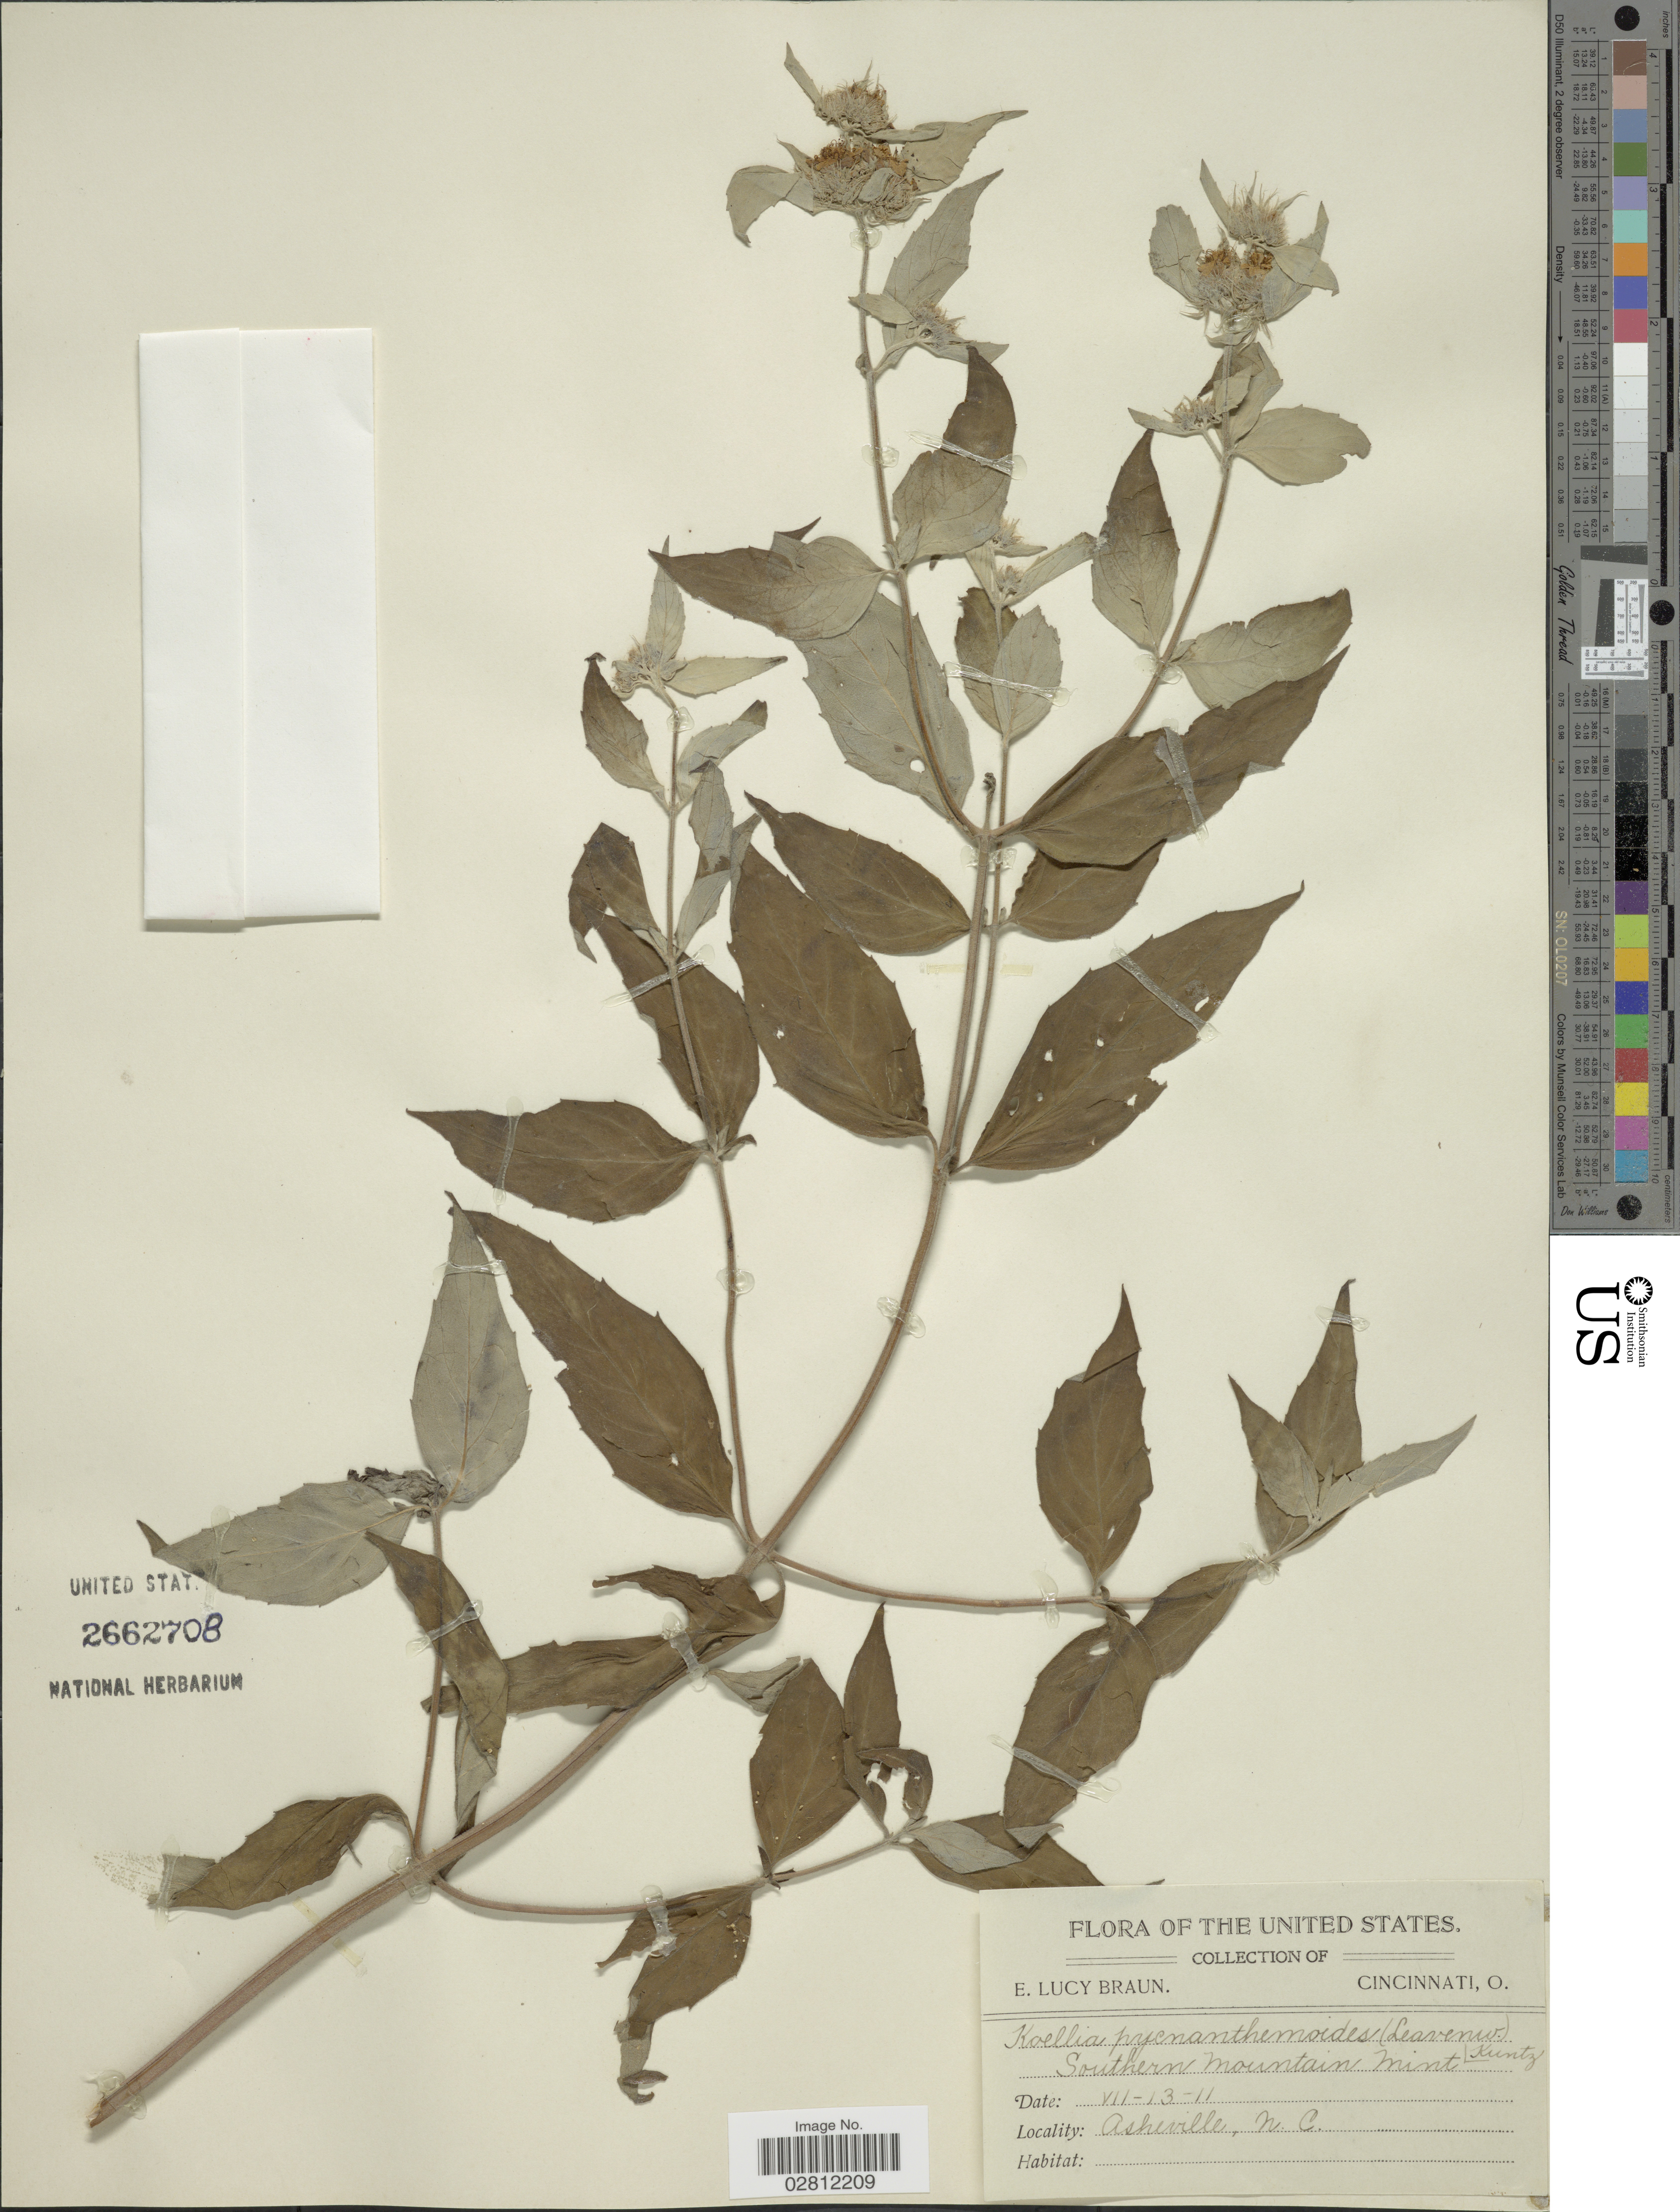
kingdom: Plantae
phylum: Tracheophyta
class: Magnoliopsida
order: Lamiales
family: Lamiaceae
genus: Pycnanthemum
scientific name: Pycnanthemum viridifolium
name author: E. Grant & Epling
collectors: E. L. Braun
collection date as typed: Transcribed d/m/y: 13/7/11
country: United States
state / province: North Carolina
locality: Asheville.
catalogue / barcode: US 2662708